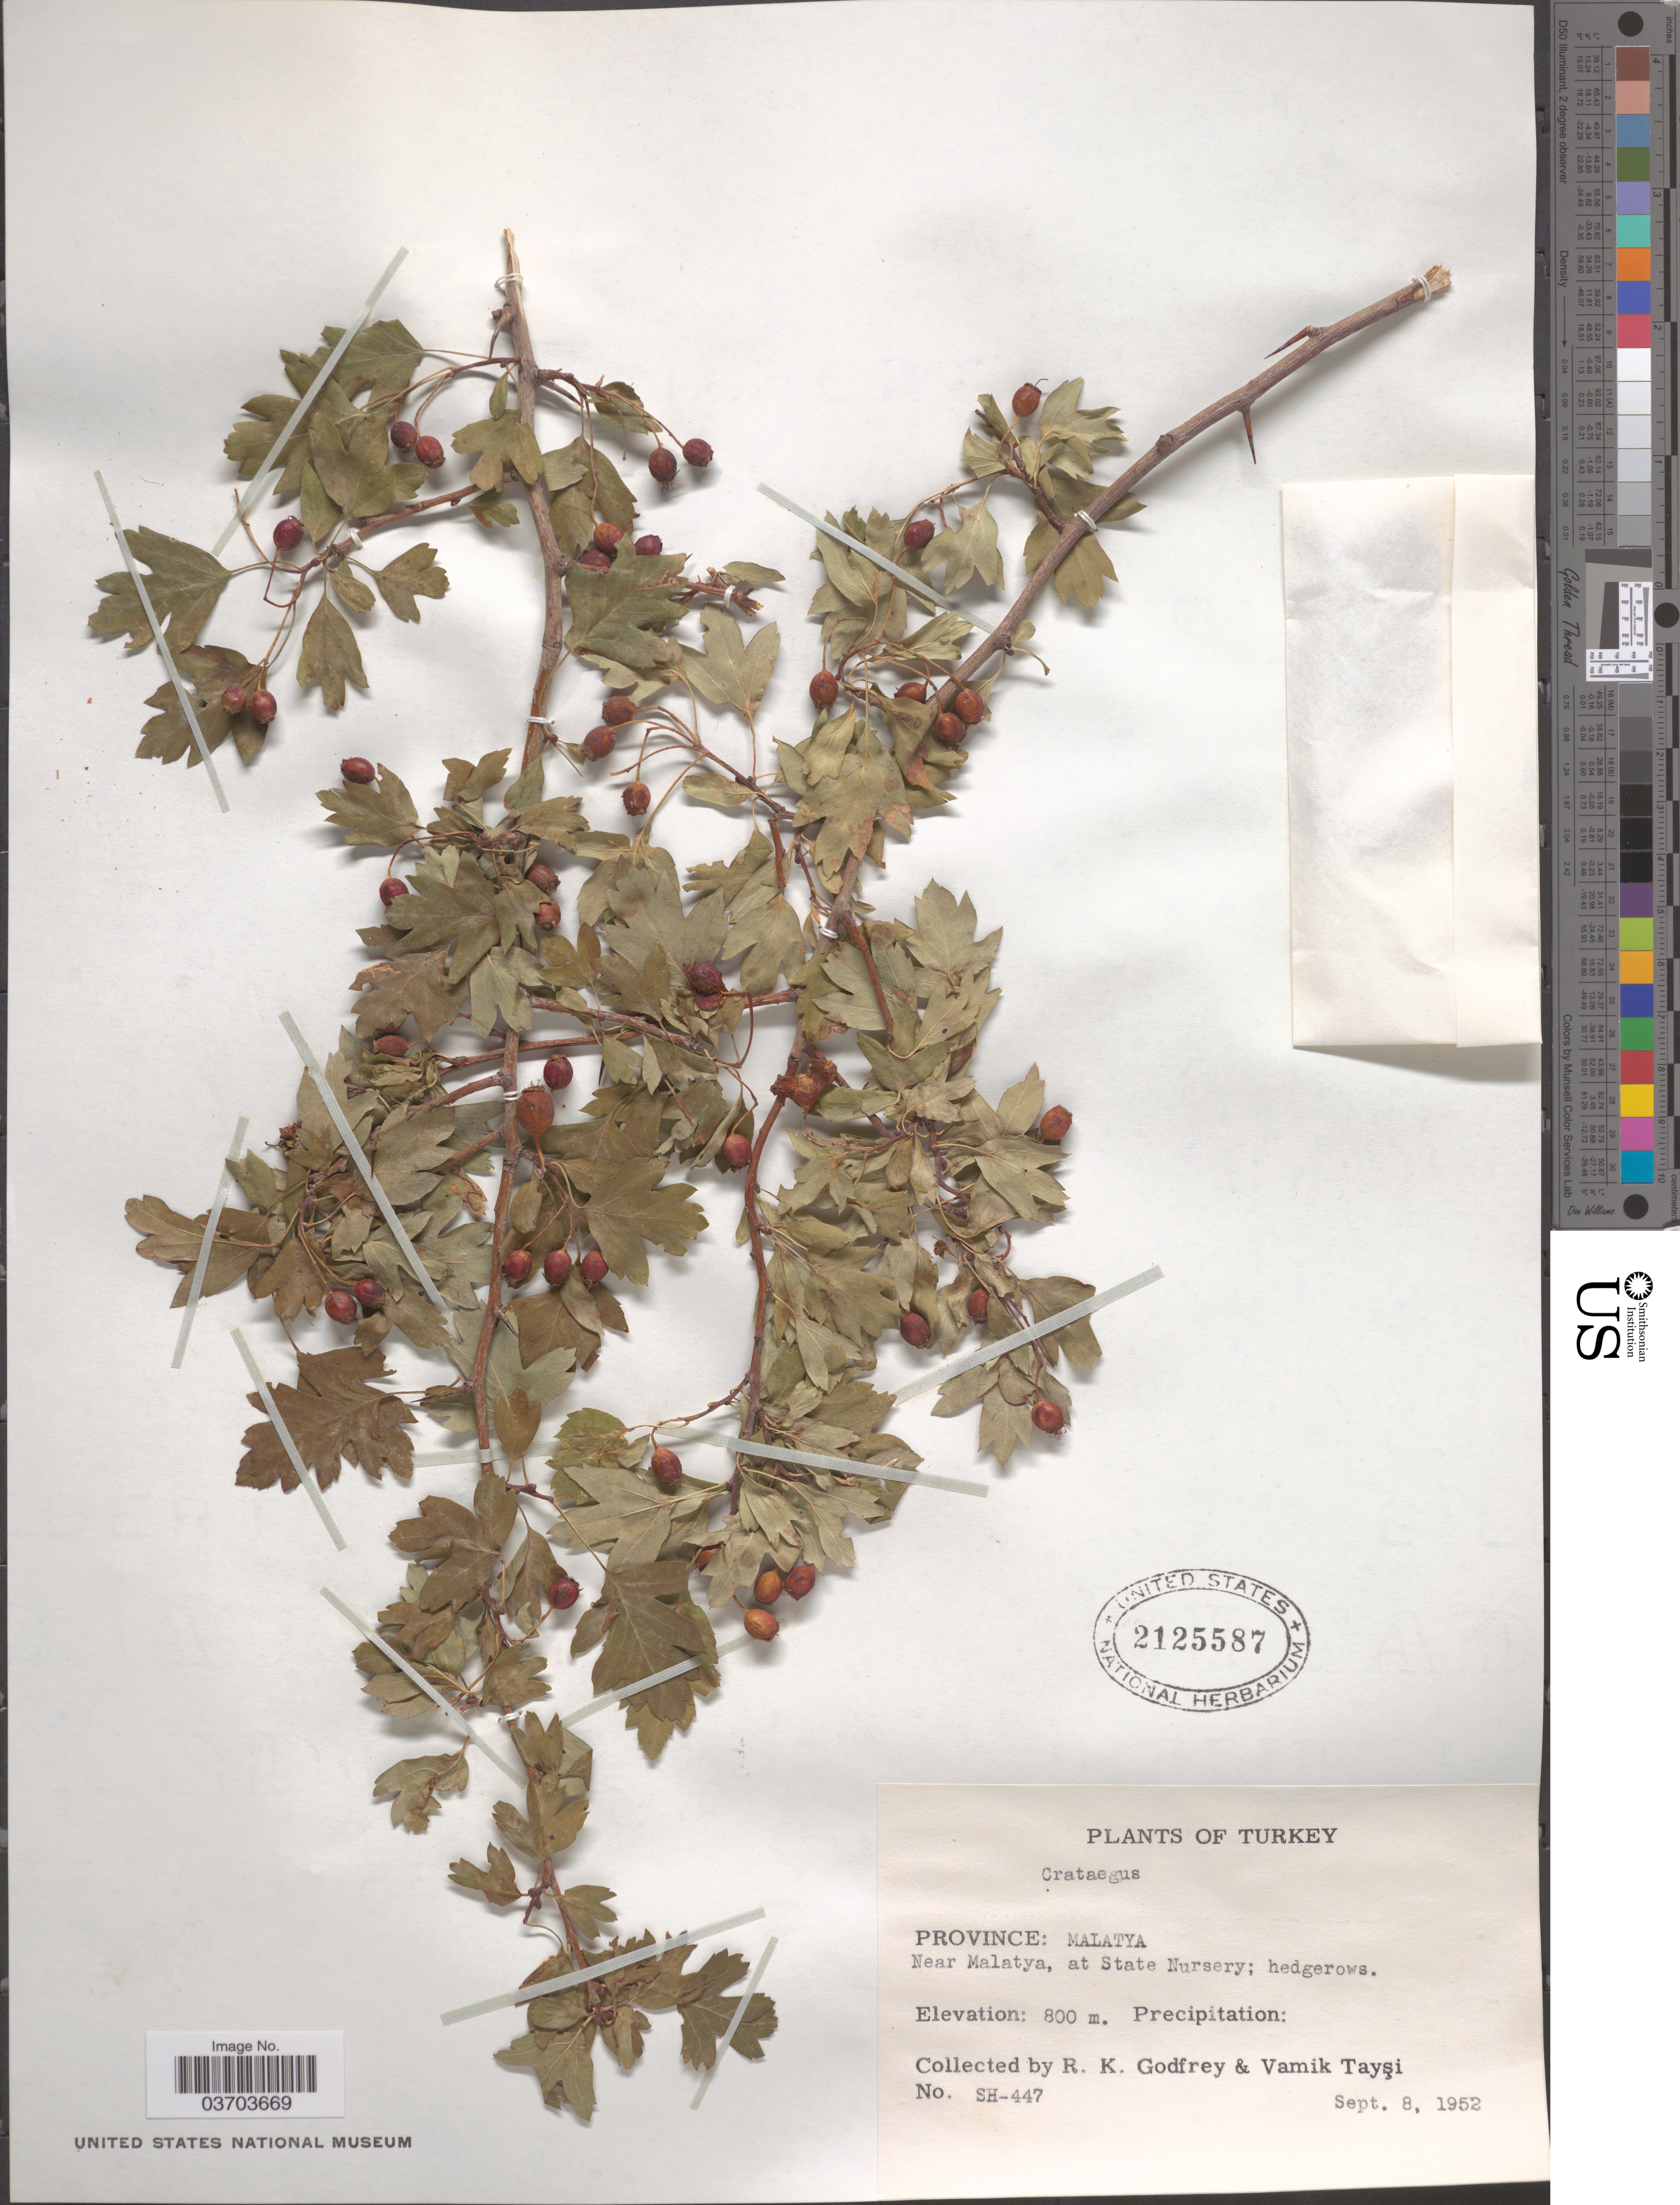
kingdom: Plantae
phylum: Tracheophyta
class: Magnoliopsida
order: Rosales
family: Rosaceae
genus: Crataegus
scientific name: Crataegus sp.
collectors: R. K. Godfrey & V. Taysi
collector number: SH-447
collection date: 1952-09-08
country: Turkey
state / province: Malatya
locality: Near Malatya, at State Nursery.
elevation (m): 800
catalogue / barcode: US 2125587